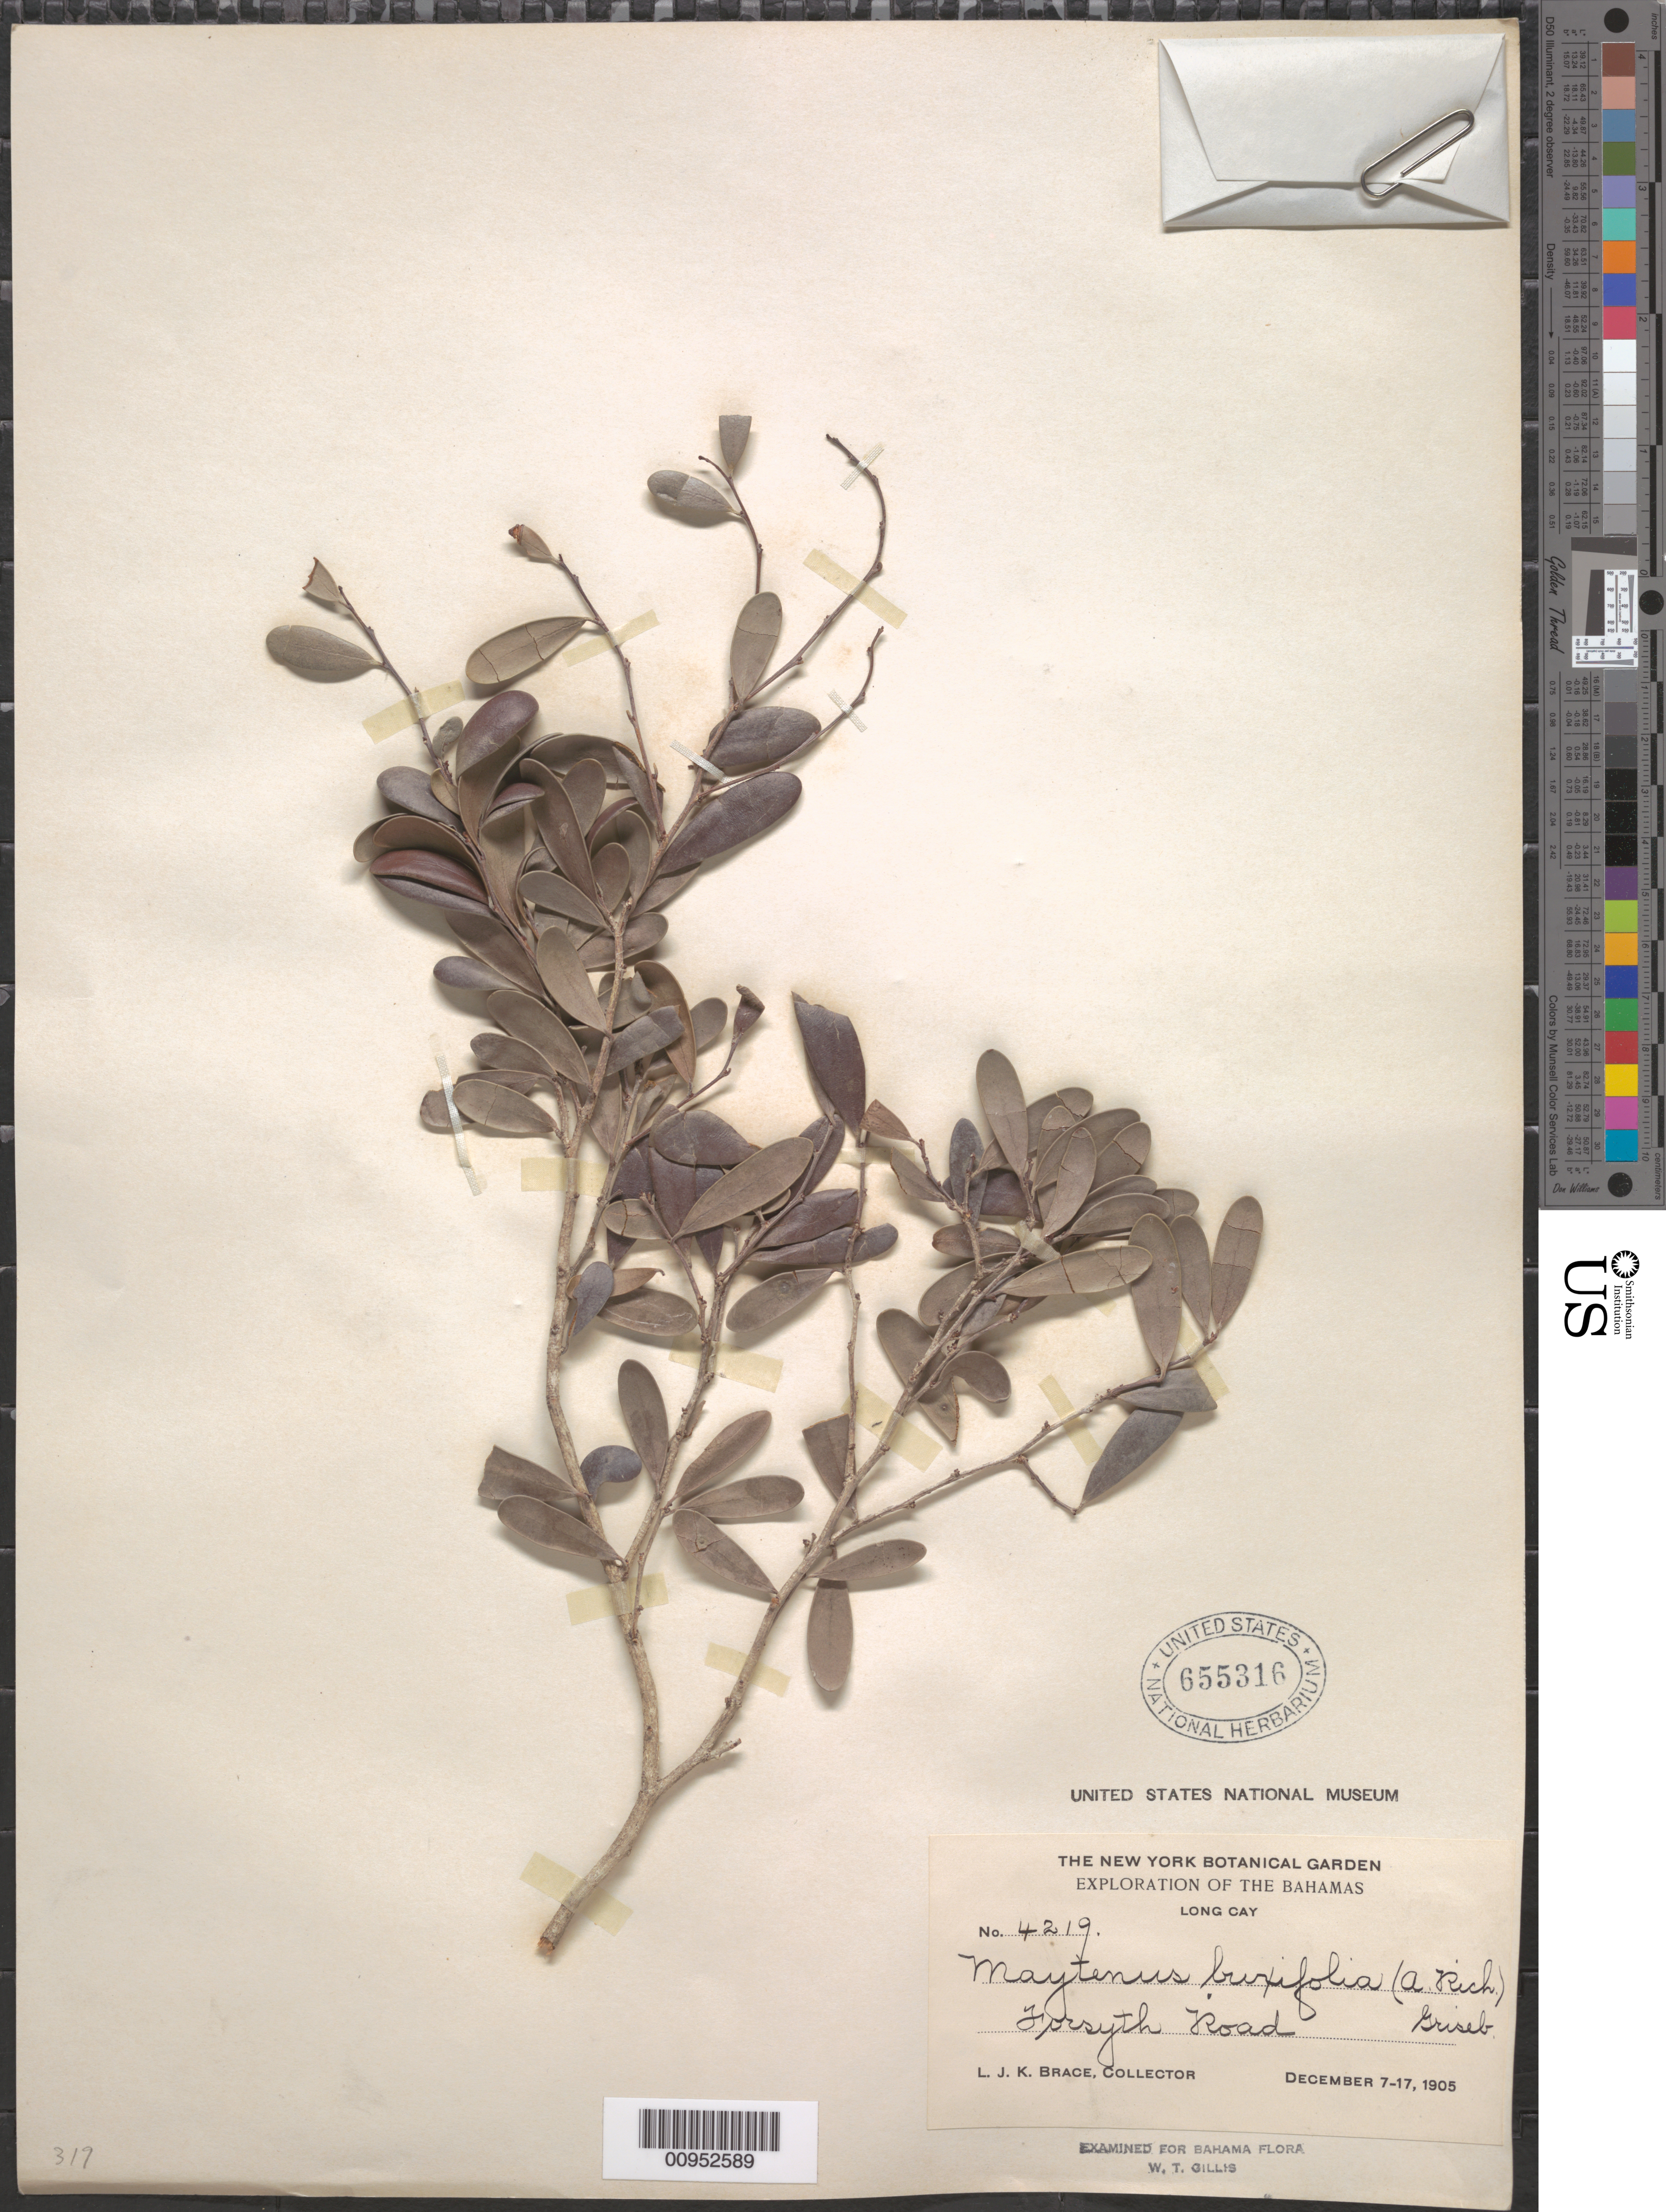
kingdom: Plantae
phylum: Tracheophyta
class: Magnoliopsida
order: Celastrales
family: Celastraceae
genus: Maytenus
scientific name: Maytenus buxifolia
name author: (A. Rich.) Griseb.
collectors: L. J. K. Brace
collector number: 4219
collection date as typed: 07 Dec 1905 to 17 Dec 1905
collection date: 1905-12-07/1905-12-17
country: Bahamas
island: Long Cay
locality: Forsyth Road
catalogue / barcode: US 655316